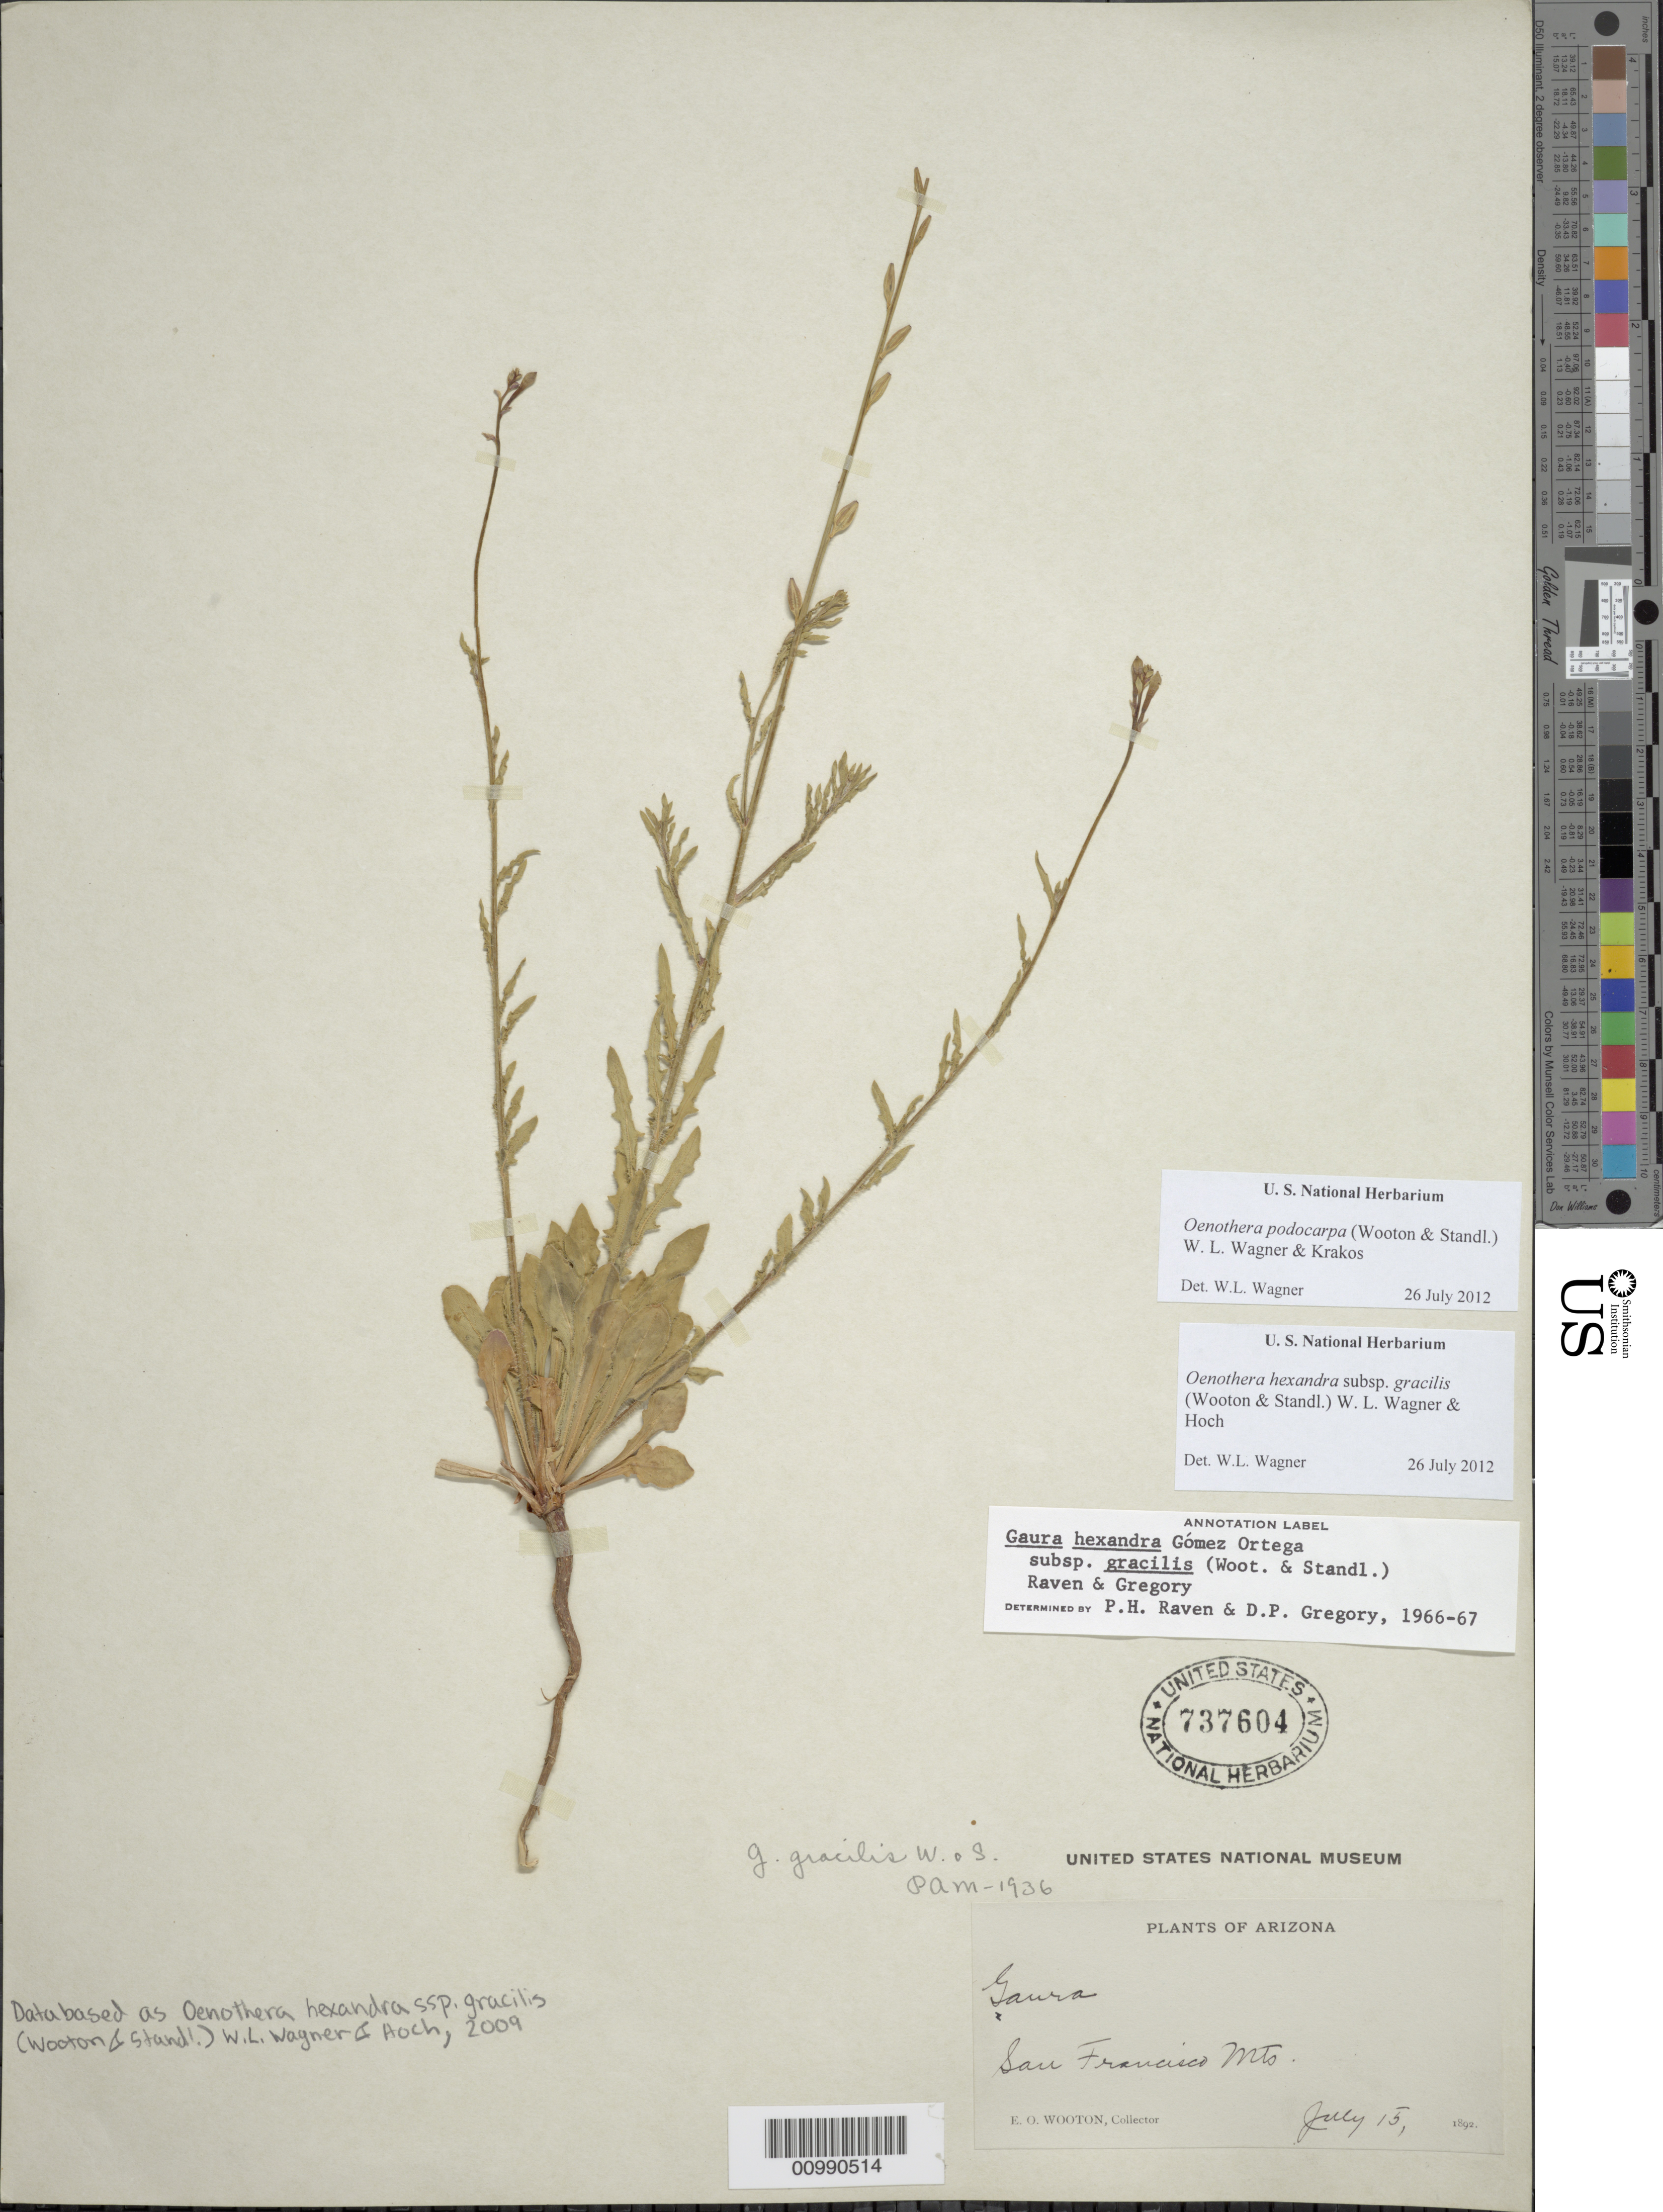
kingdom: Plantae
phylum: Tracheophyta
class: Magnoliopsida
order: Myrtales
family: Onagraceae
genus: Oenothera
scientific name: Oenothera podocarpa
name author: (Wooton & Standl.) Krakos & W.L. Wagner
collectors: E. O. Wooton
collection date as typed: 15 Jul 1892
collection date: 1892-07-15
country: United States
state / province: Arizona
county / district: Coconino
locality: San Francisco Mts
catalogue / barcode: US 737604